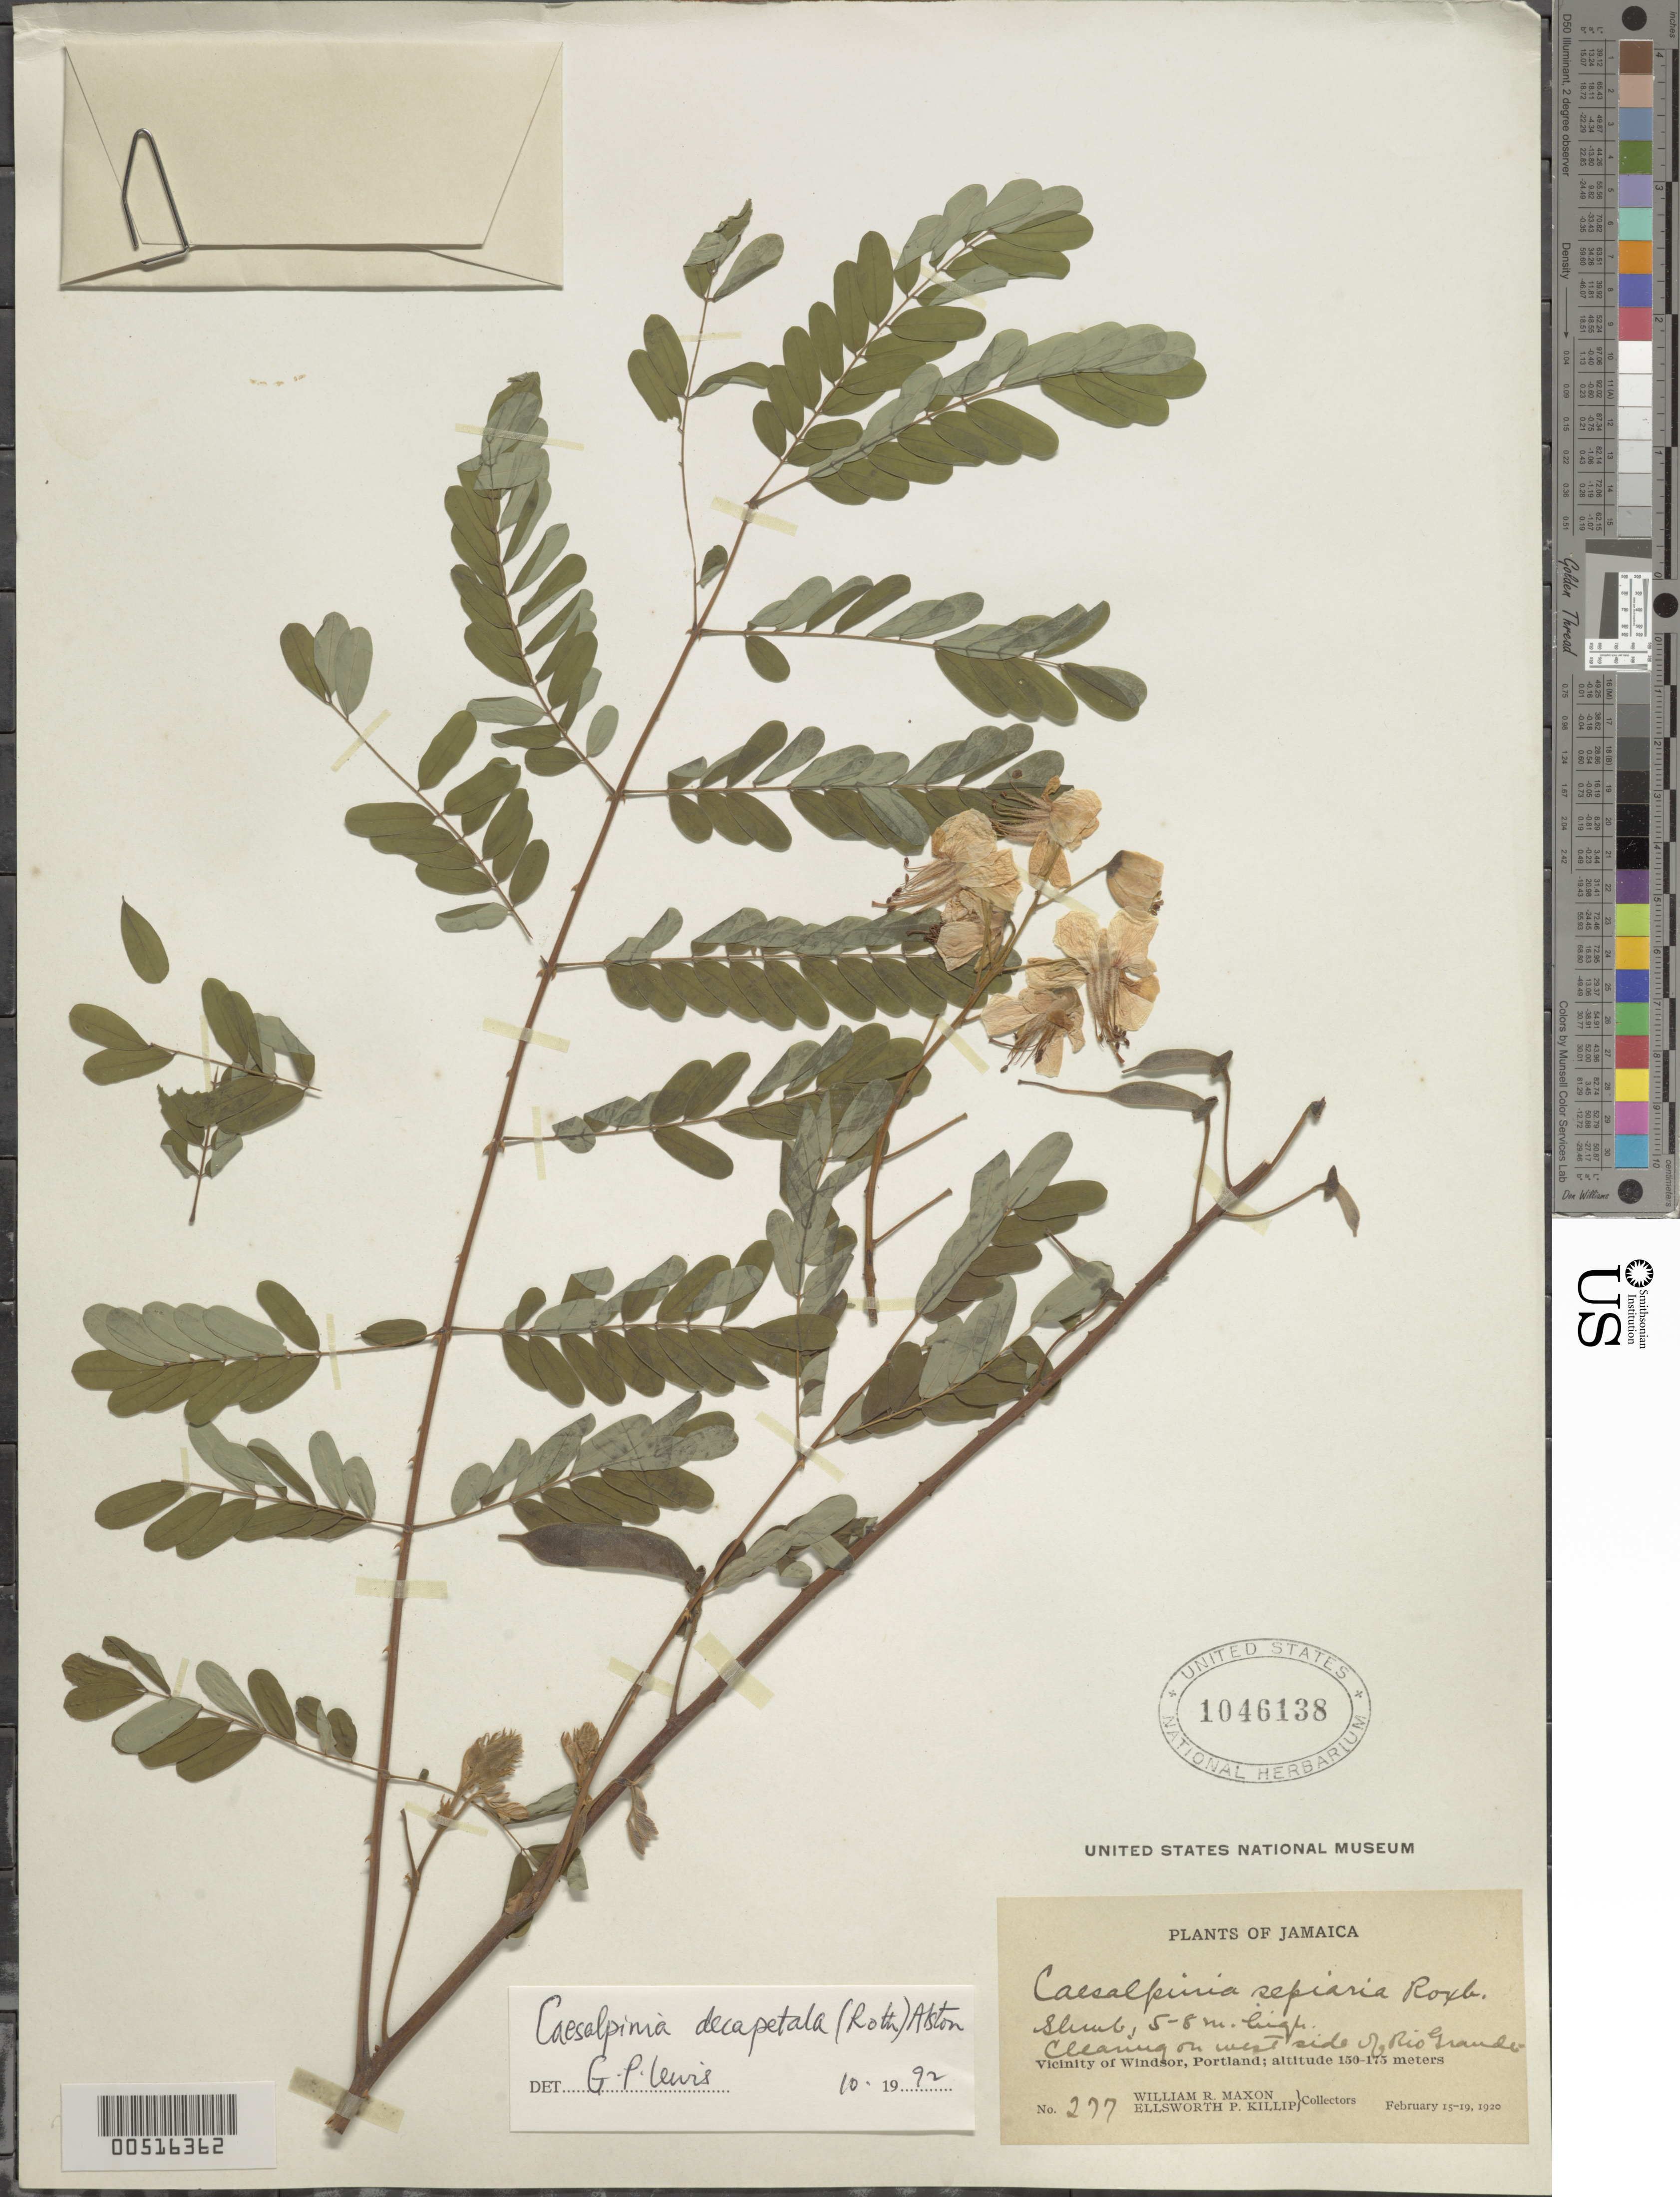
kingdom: Plantae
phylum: Tracheophyta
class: Magnoliopsida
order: Fabales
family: Fabaceae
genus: Biancaea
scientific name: Biancaea decapetala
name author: (Roth) O. Deg.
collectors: W. R. Maxon & E. P. Killip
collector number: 277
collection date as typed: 15 Feb 1920 to 19 Feb 1920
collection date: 1920-02-15/1920-02-19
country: Jamaica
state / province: Portland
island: Greater Antilles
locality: Windsor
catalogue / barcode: US 1046138